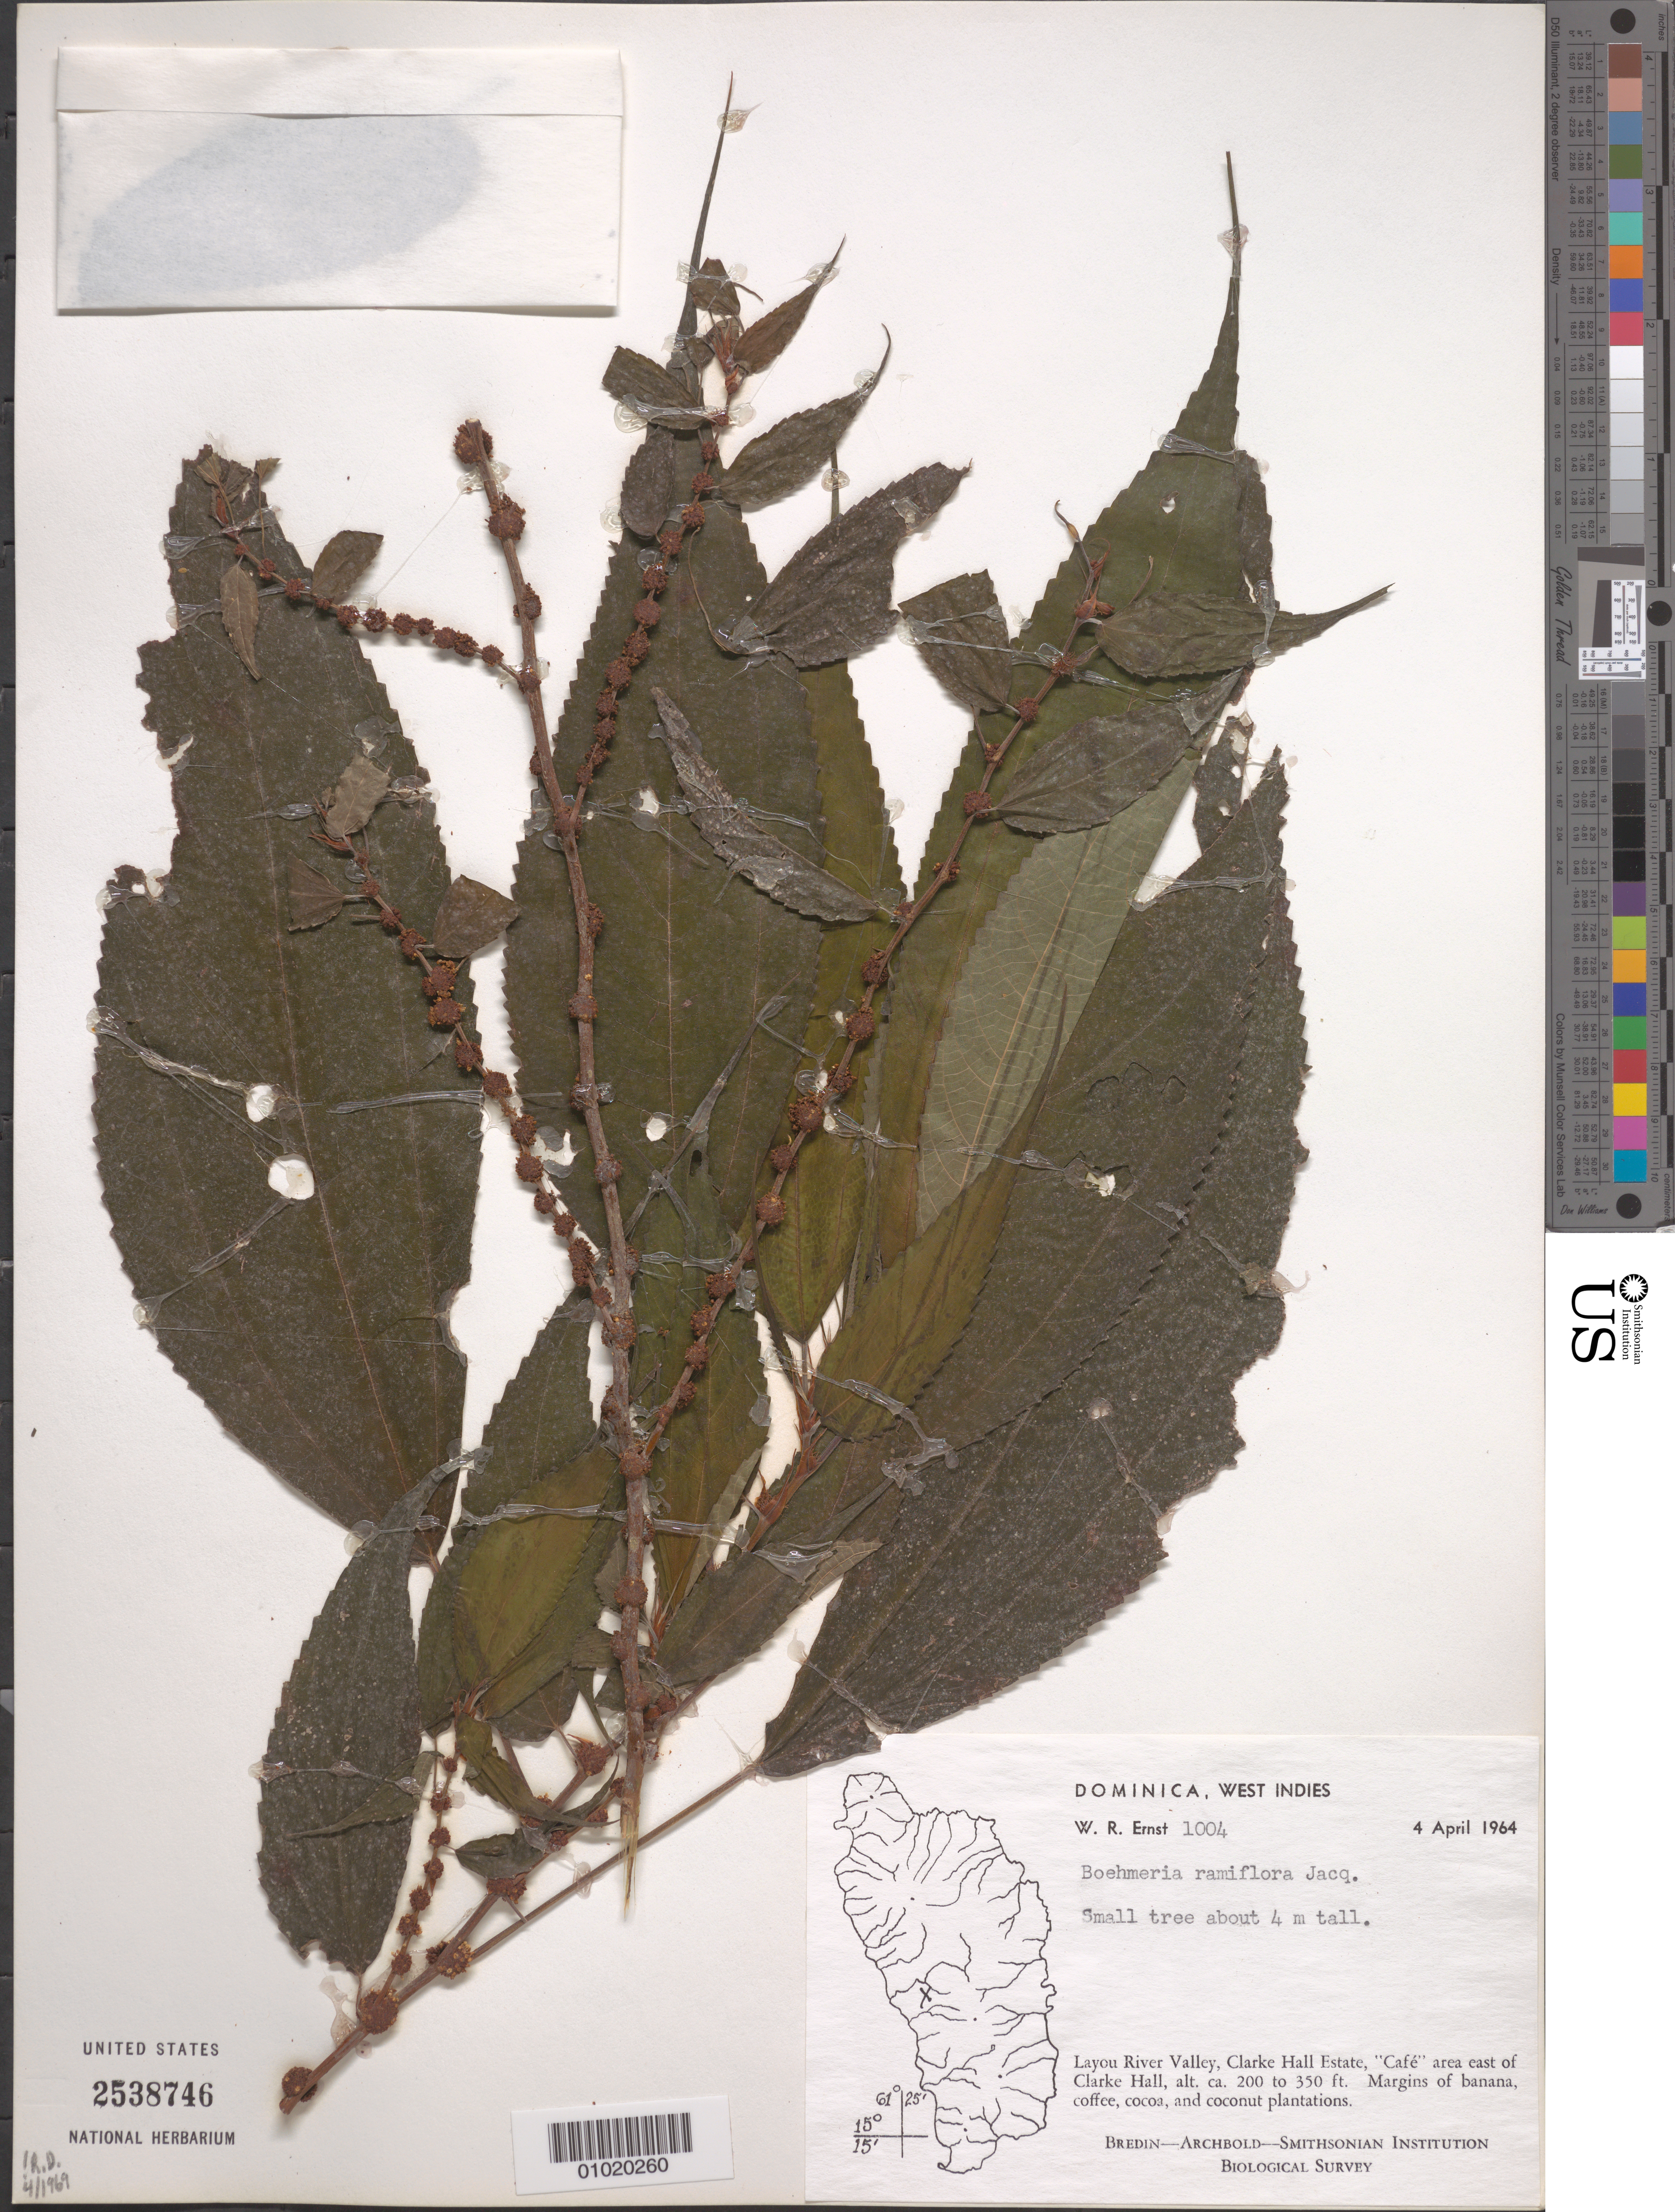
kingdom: Plantae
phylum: Tracheophyta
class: Magnoliopsida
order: Rosales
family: Urticaceae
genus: Boehmeria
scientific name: Boehmeria ramiflora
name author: Jacq.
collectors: W. R. Ernst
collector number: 1004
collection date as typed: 04 Apr 1964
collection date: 1964-04-04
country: Dominica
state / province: St. Joseph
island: Dominica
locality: Layou River Valley, Clarke hall Estate, "Cafe" area east of Clark Hall. Margins of banana, coffee, cocoa, and coconut plantations.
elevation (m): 61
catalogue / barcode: US 2538746